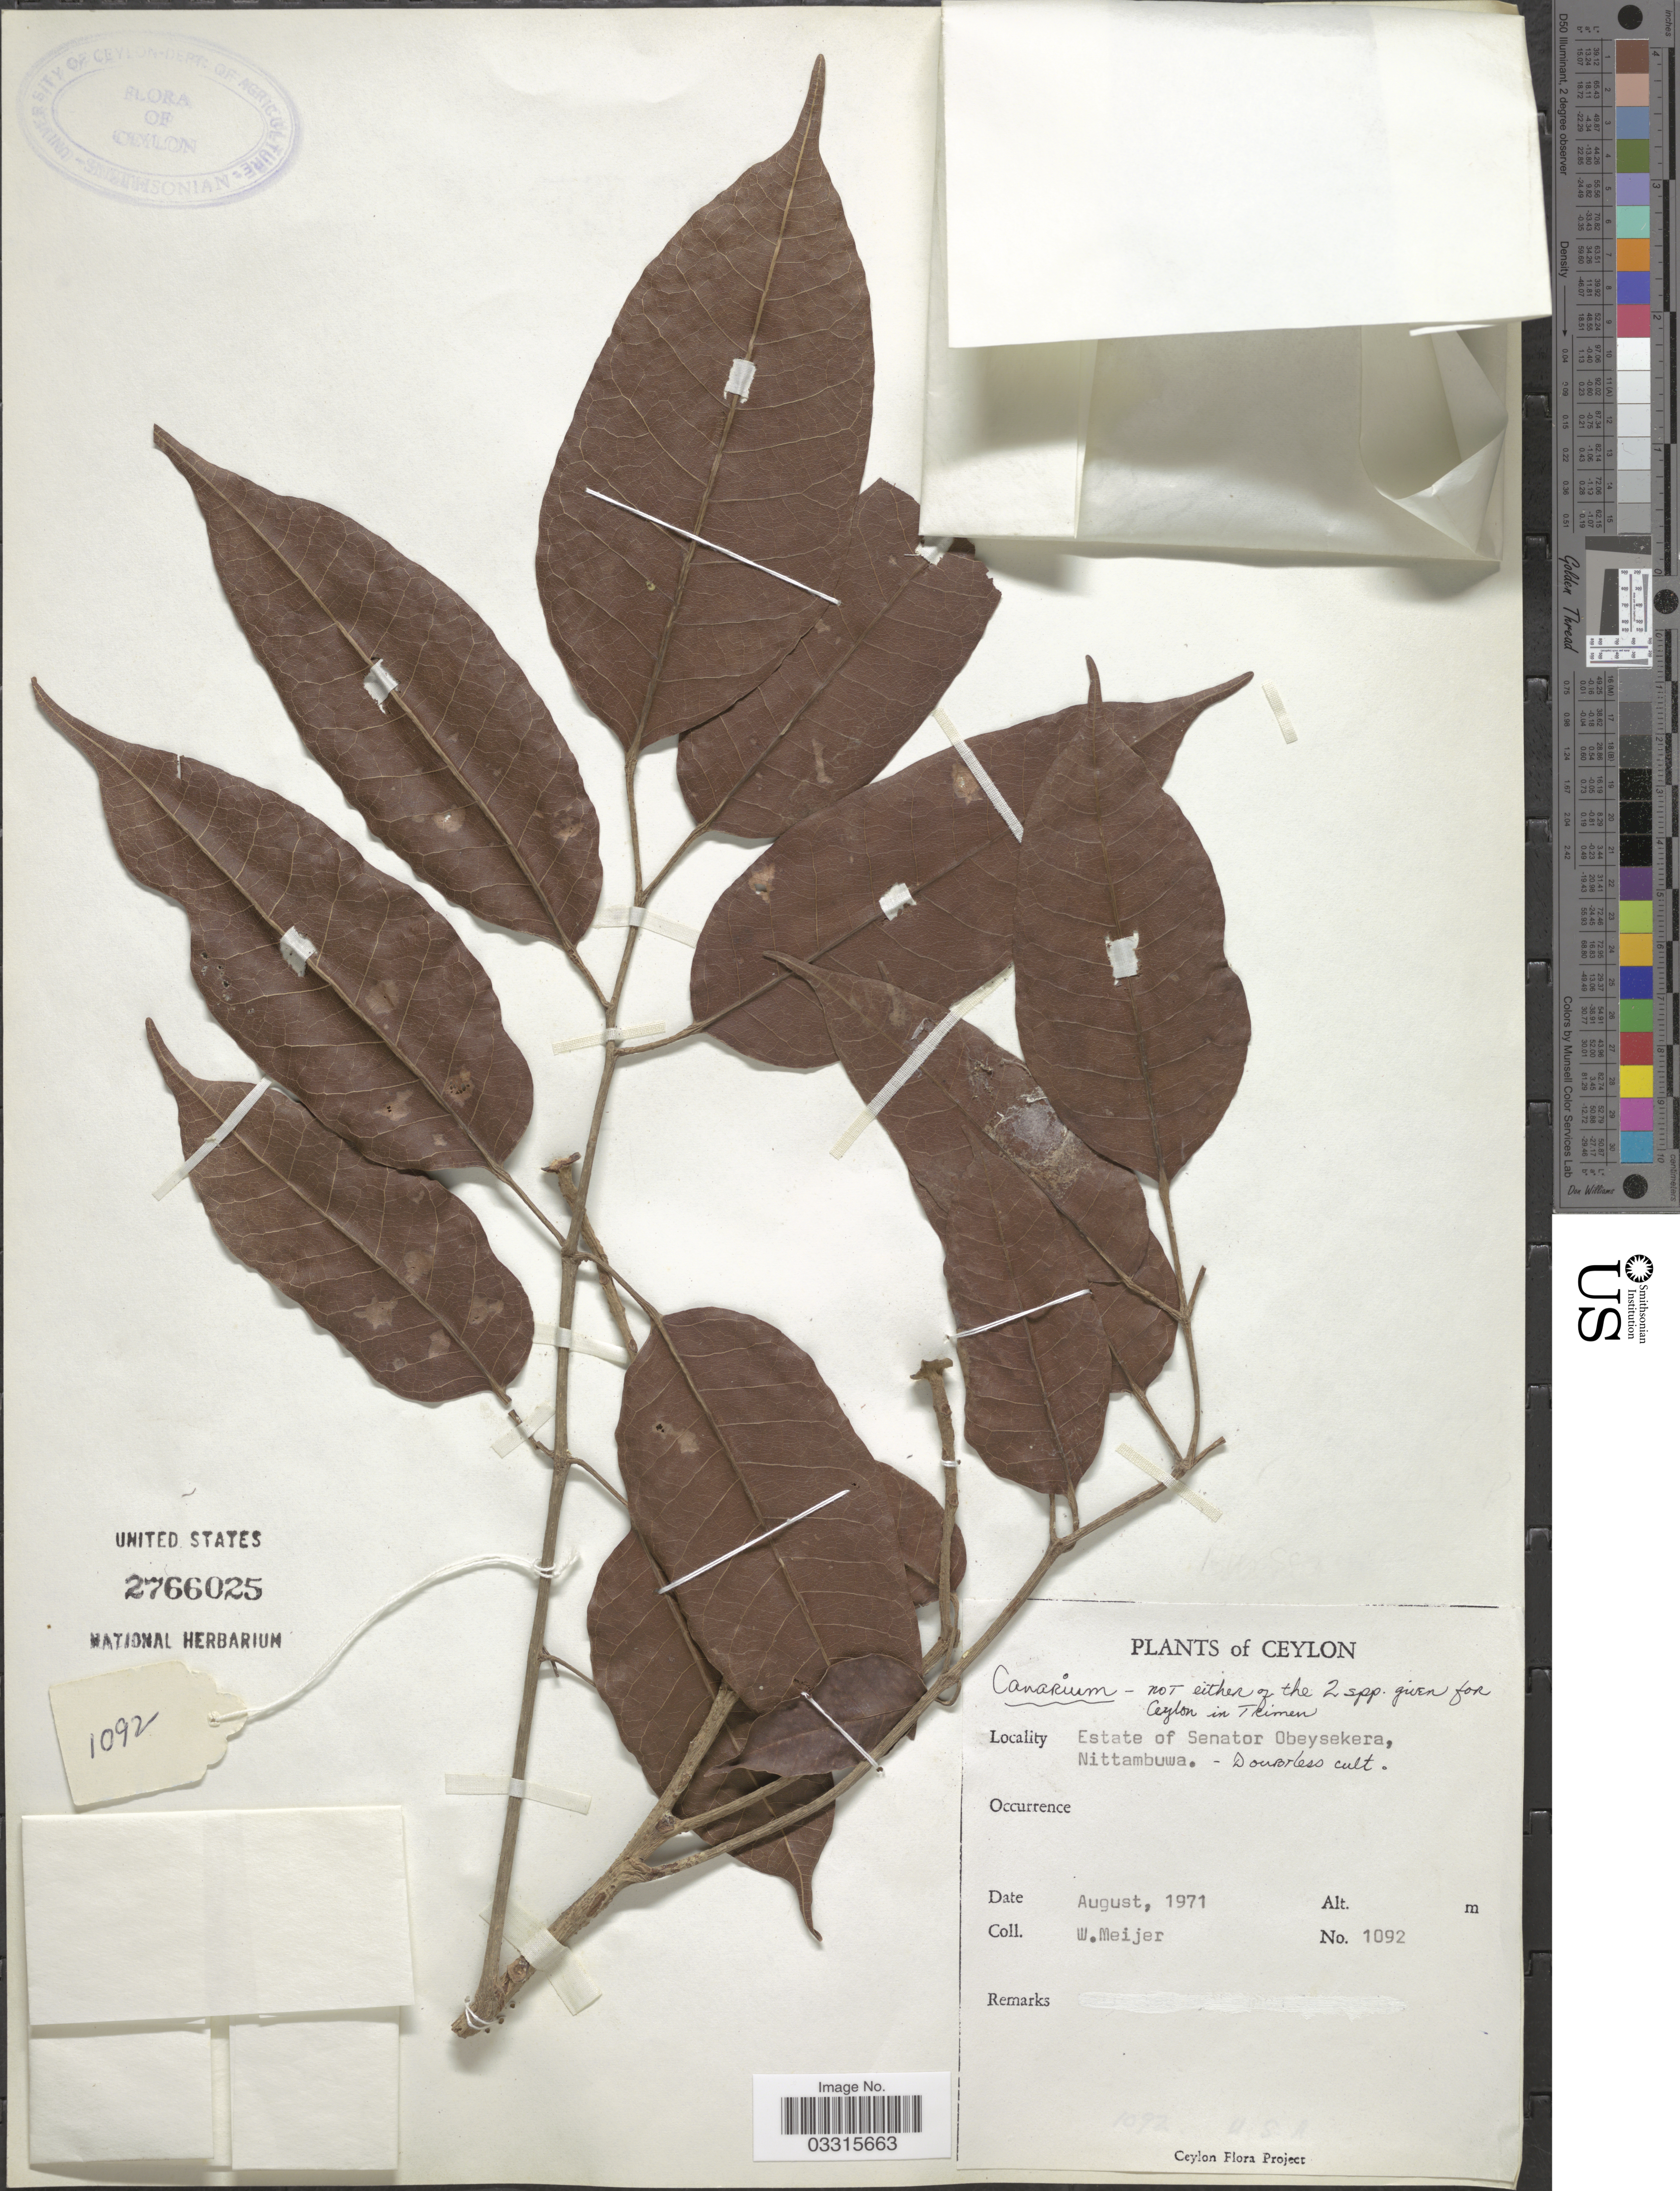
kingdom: Plantae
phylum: Tracheophyta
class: Magnoliopsida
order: Sapindales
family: Burseraceae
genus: Canarium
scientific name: Canarium zeylanicum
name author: (Retz.) Blume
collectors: W. Meijer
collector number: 1092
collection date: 1971-08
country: Sri Lanka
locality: Ceylon. Estate of Senator Obeysekera, Nittambuwa.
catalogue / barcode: US 2766025